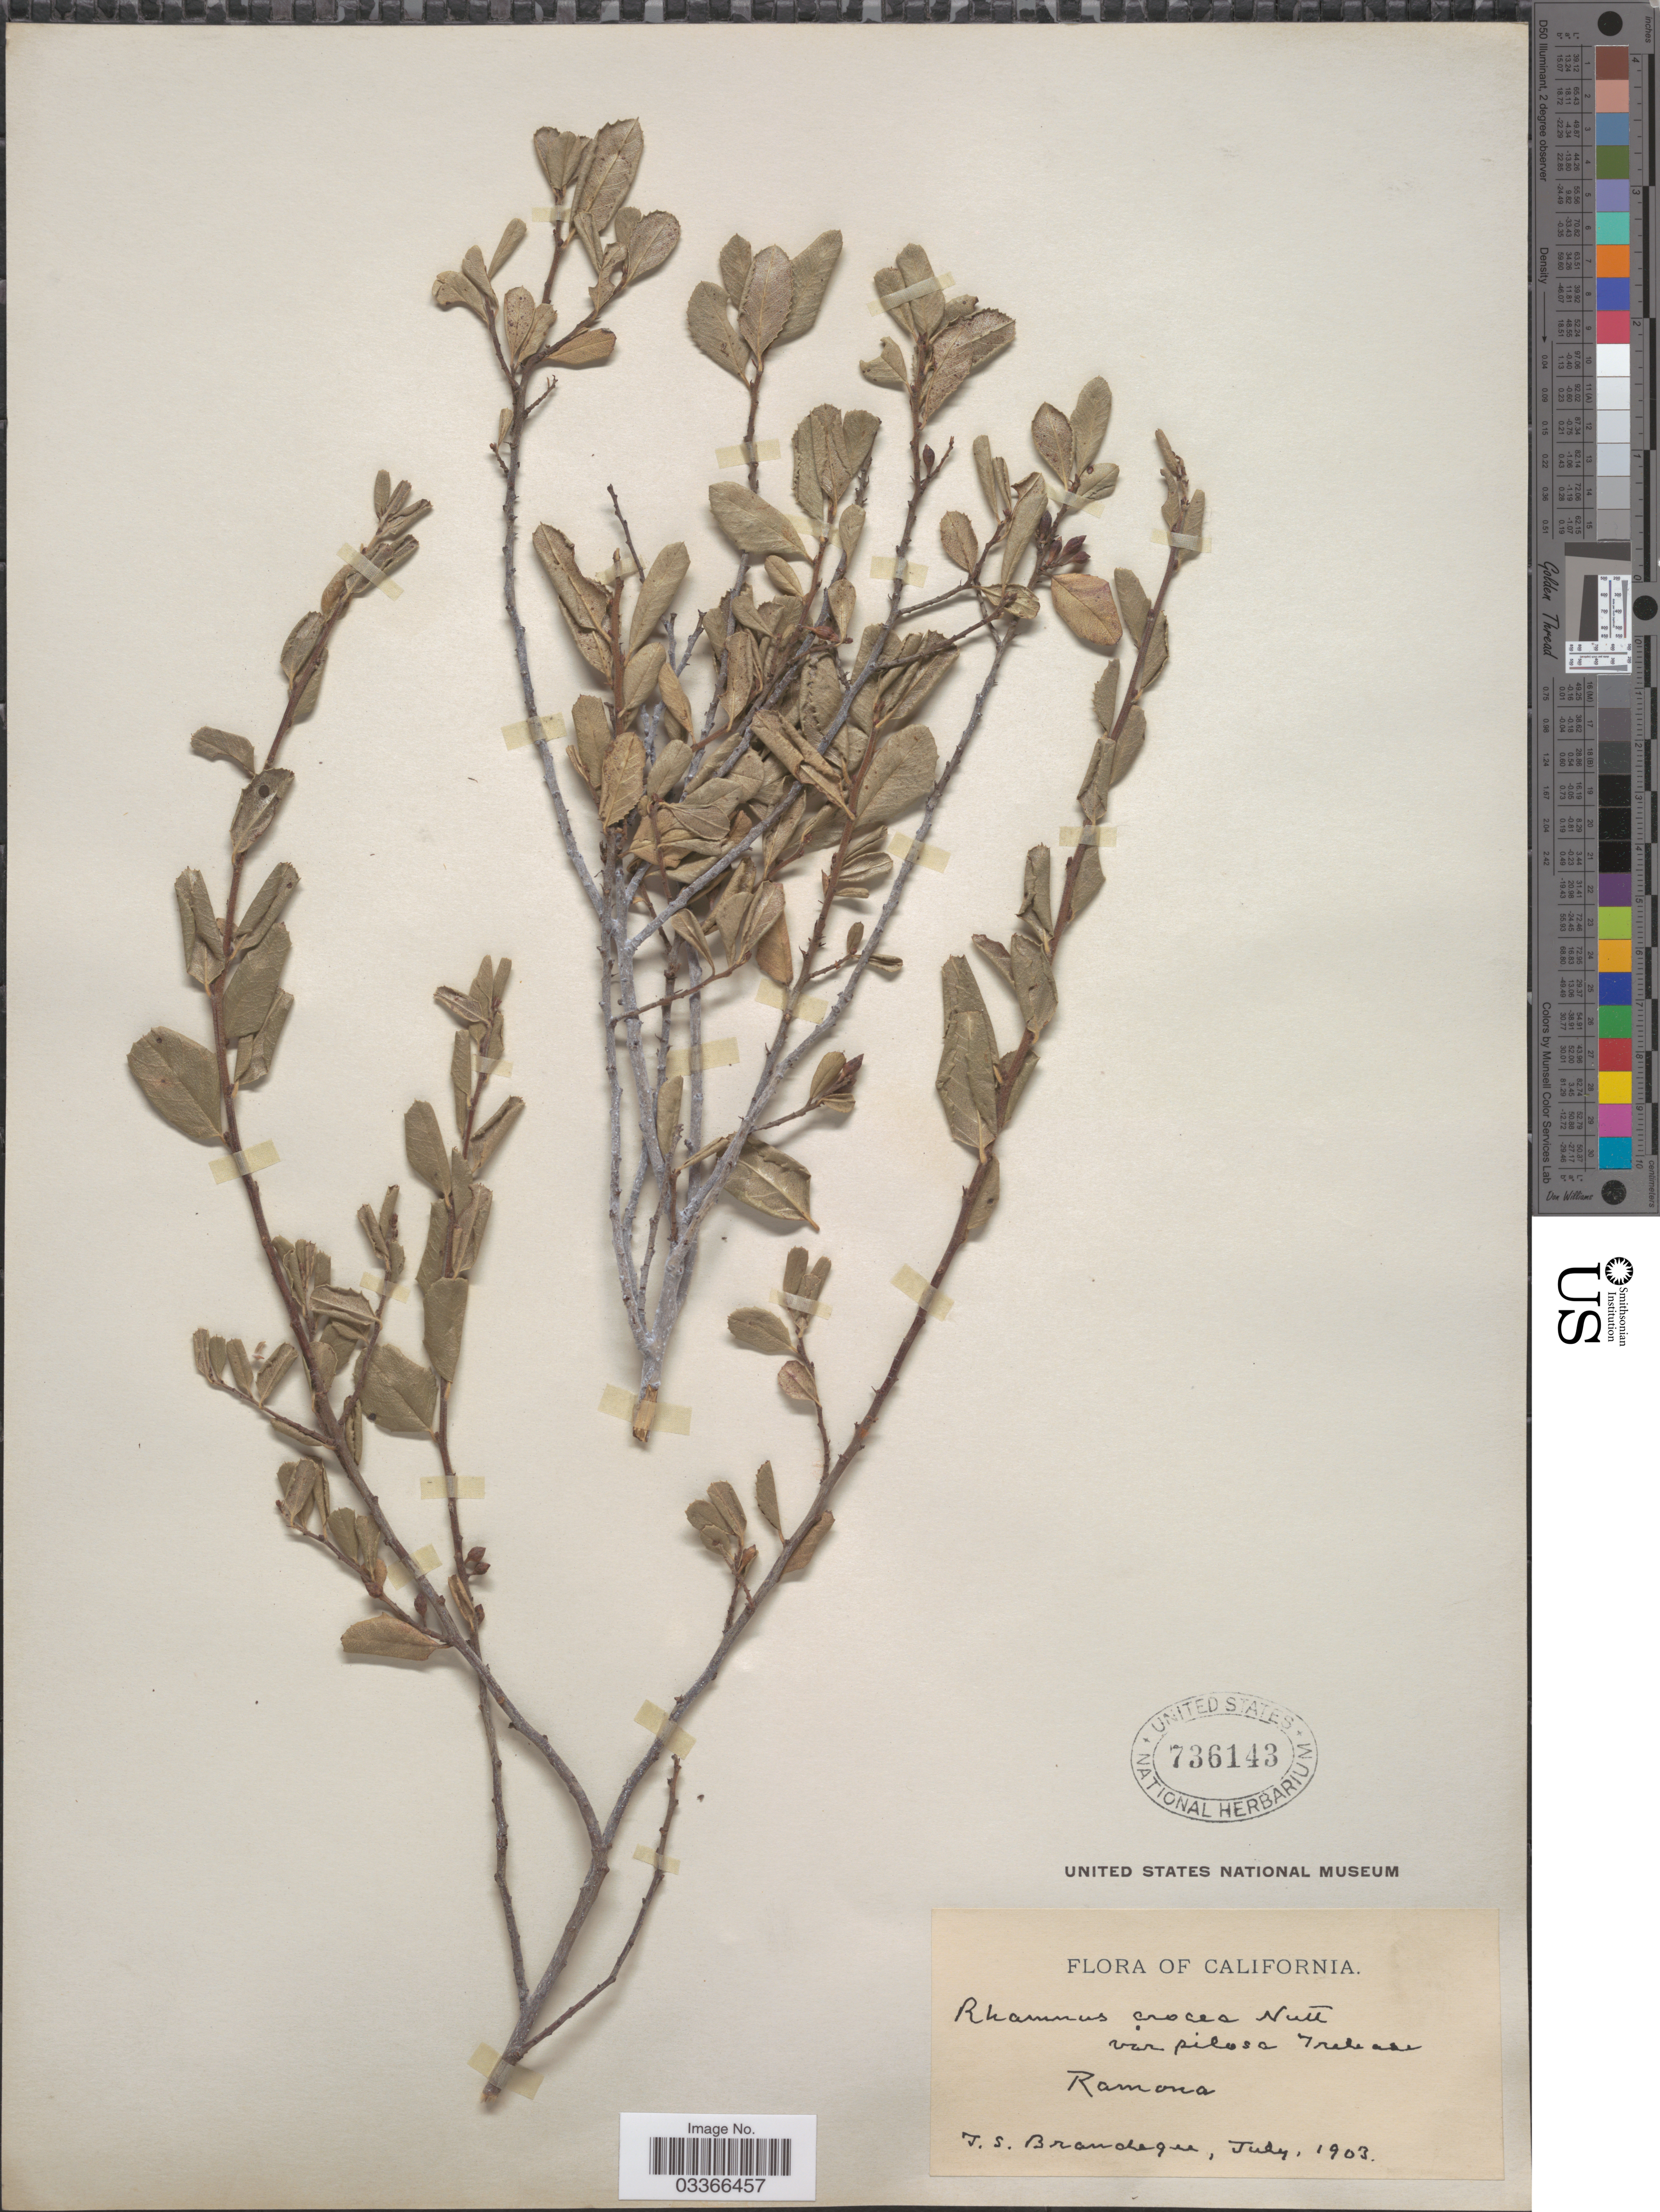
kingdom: Plantae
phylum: Tracheophyta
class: Magnoliopsida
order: Rosales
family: Rhamnaceae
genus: Rhamnus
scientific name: Rhamnus crocea var. pilosa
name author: Trel. ex Curran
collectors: T. S. Brandegee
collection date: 1903-07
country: United States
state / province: California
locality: Ramona.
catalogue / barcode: US 731643